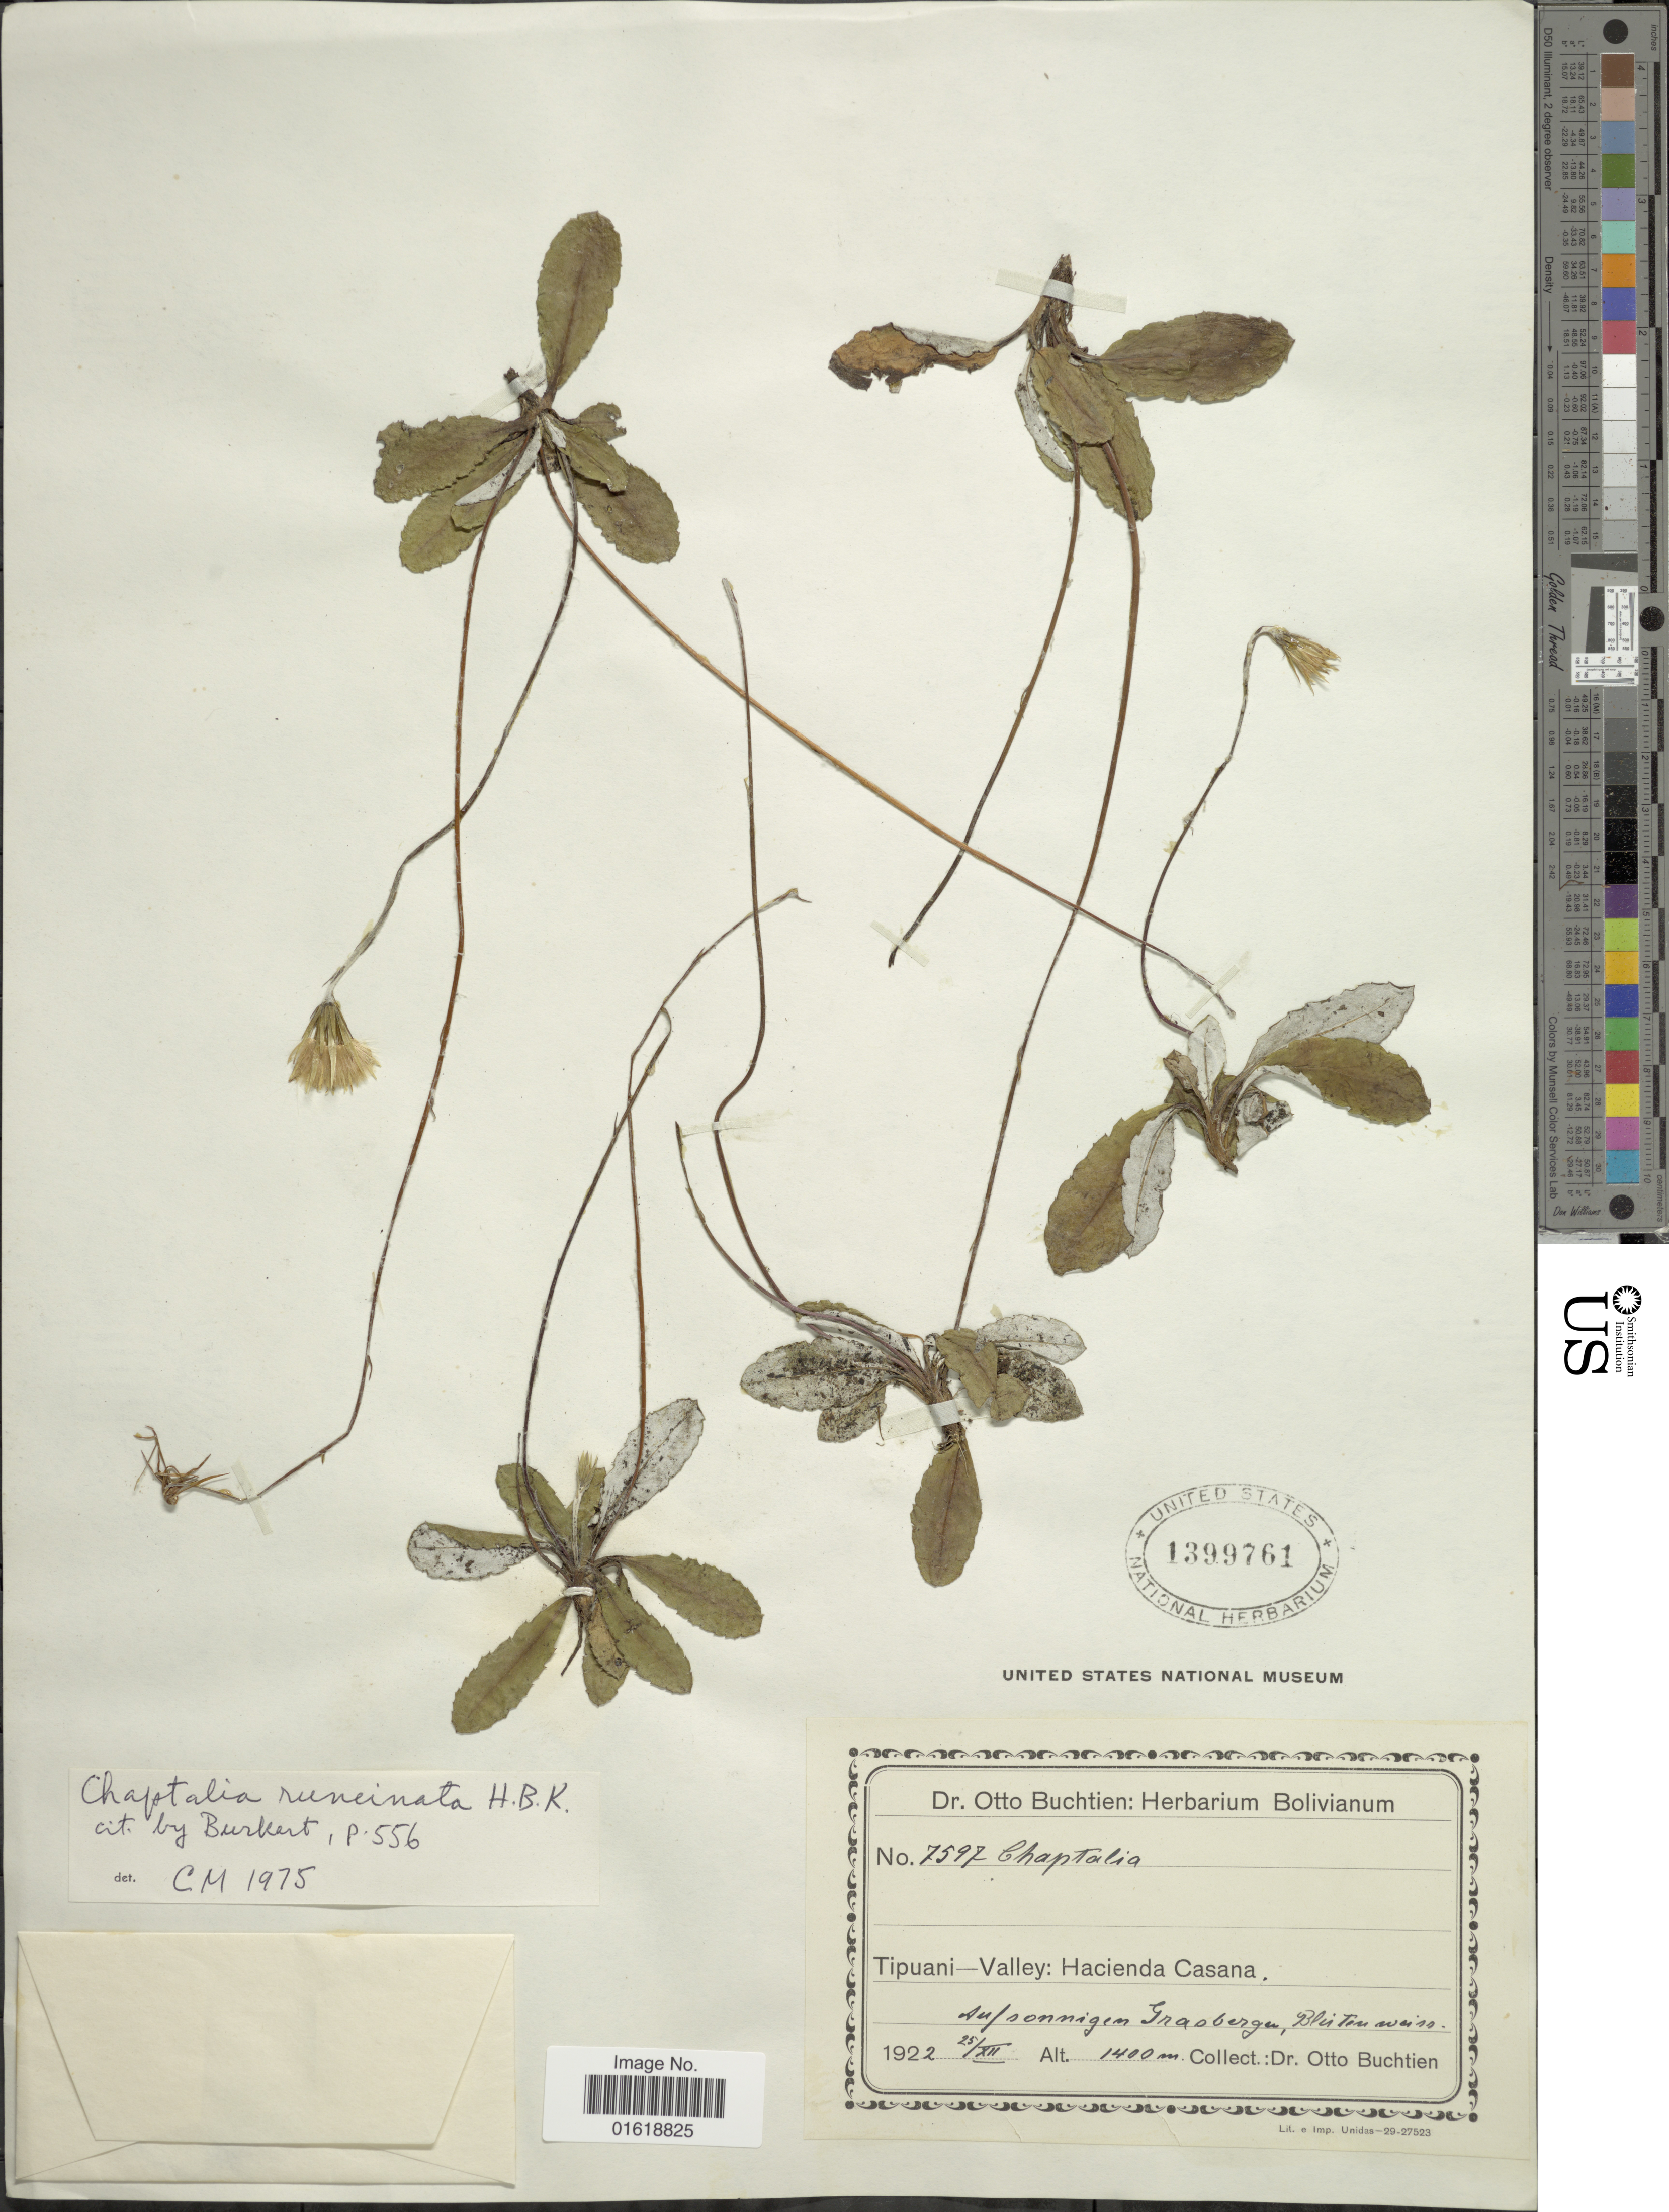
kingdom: Plantae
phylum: Tracheophyta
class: Magnoliopsida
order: Asterales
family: Asteraceae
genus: Chaptalia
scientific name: Chaptalia runcinata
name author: Kunth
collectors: O. Buchtien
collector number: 7597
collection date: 1922-12-25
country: Bolivia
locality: Tipuani - Valley: hacienda Casana, Auf Sonnige Grasberge Blütin weiss.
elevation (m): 1400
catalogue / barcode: US 1399761